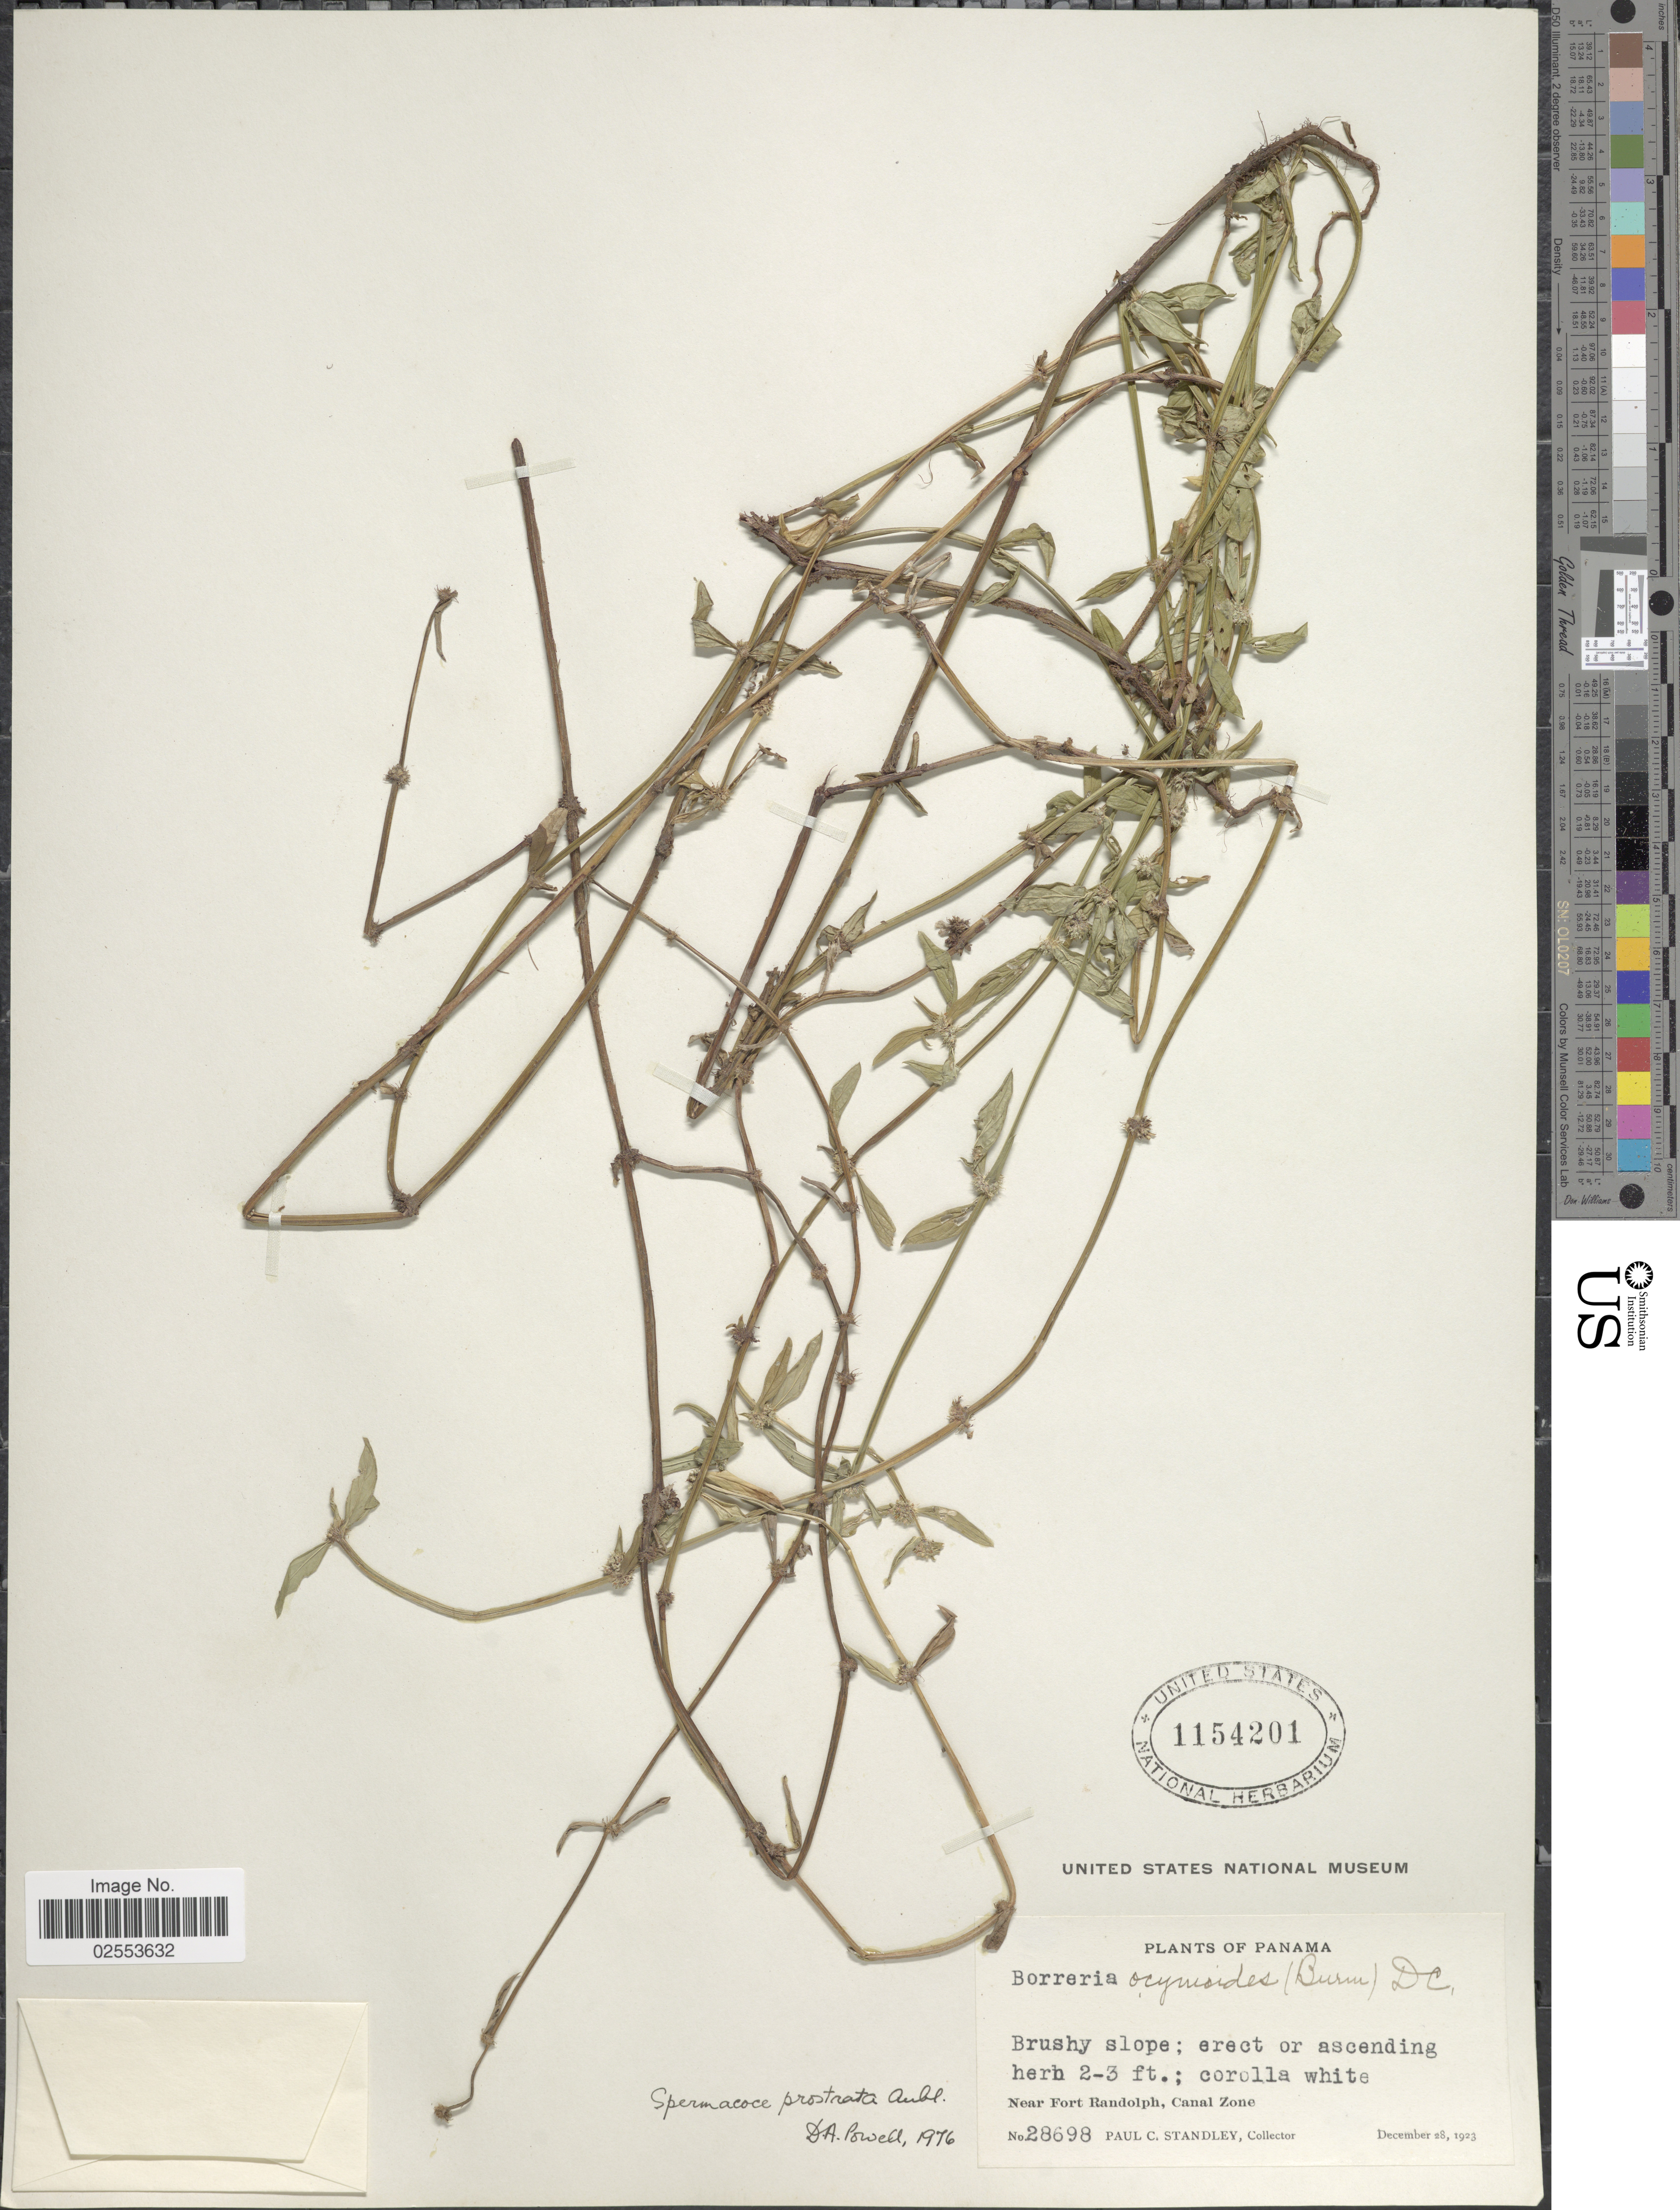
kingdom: Plantae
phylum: Tracheophyta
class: Magnoliopsida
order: Gentianales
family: Rubiaceae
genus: Spermacoce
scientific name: Spermacoce prostrata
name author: Aubl.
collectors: P. C. Standley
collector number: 28698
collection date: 1923-12-28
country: Panama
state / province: Colón / Panamá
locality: Canal Zone, near Fort Randolph.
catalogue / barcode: US 1154201